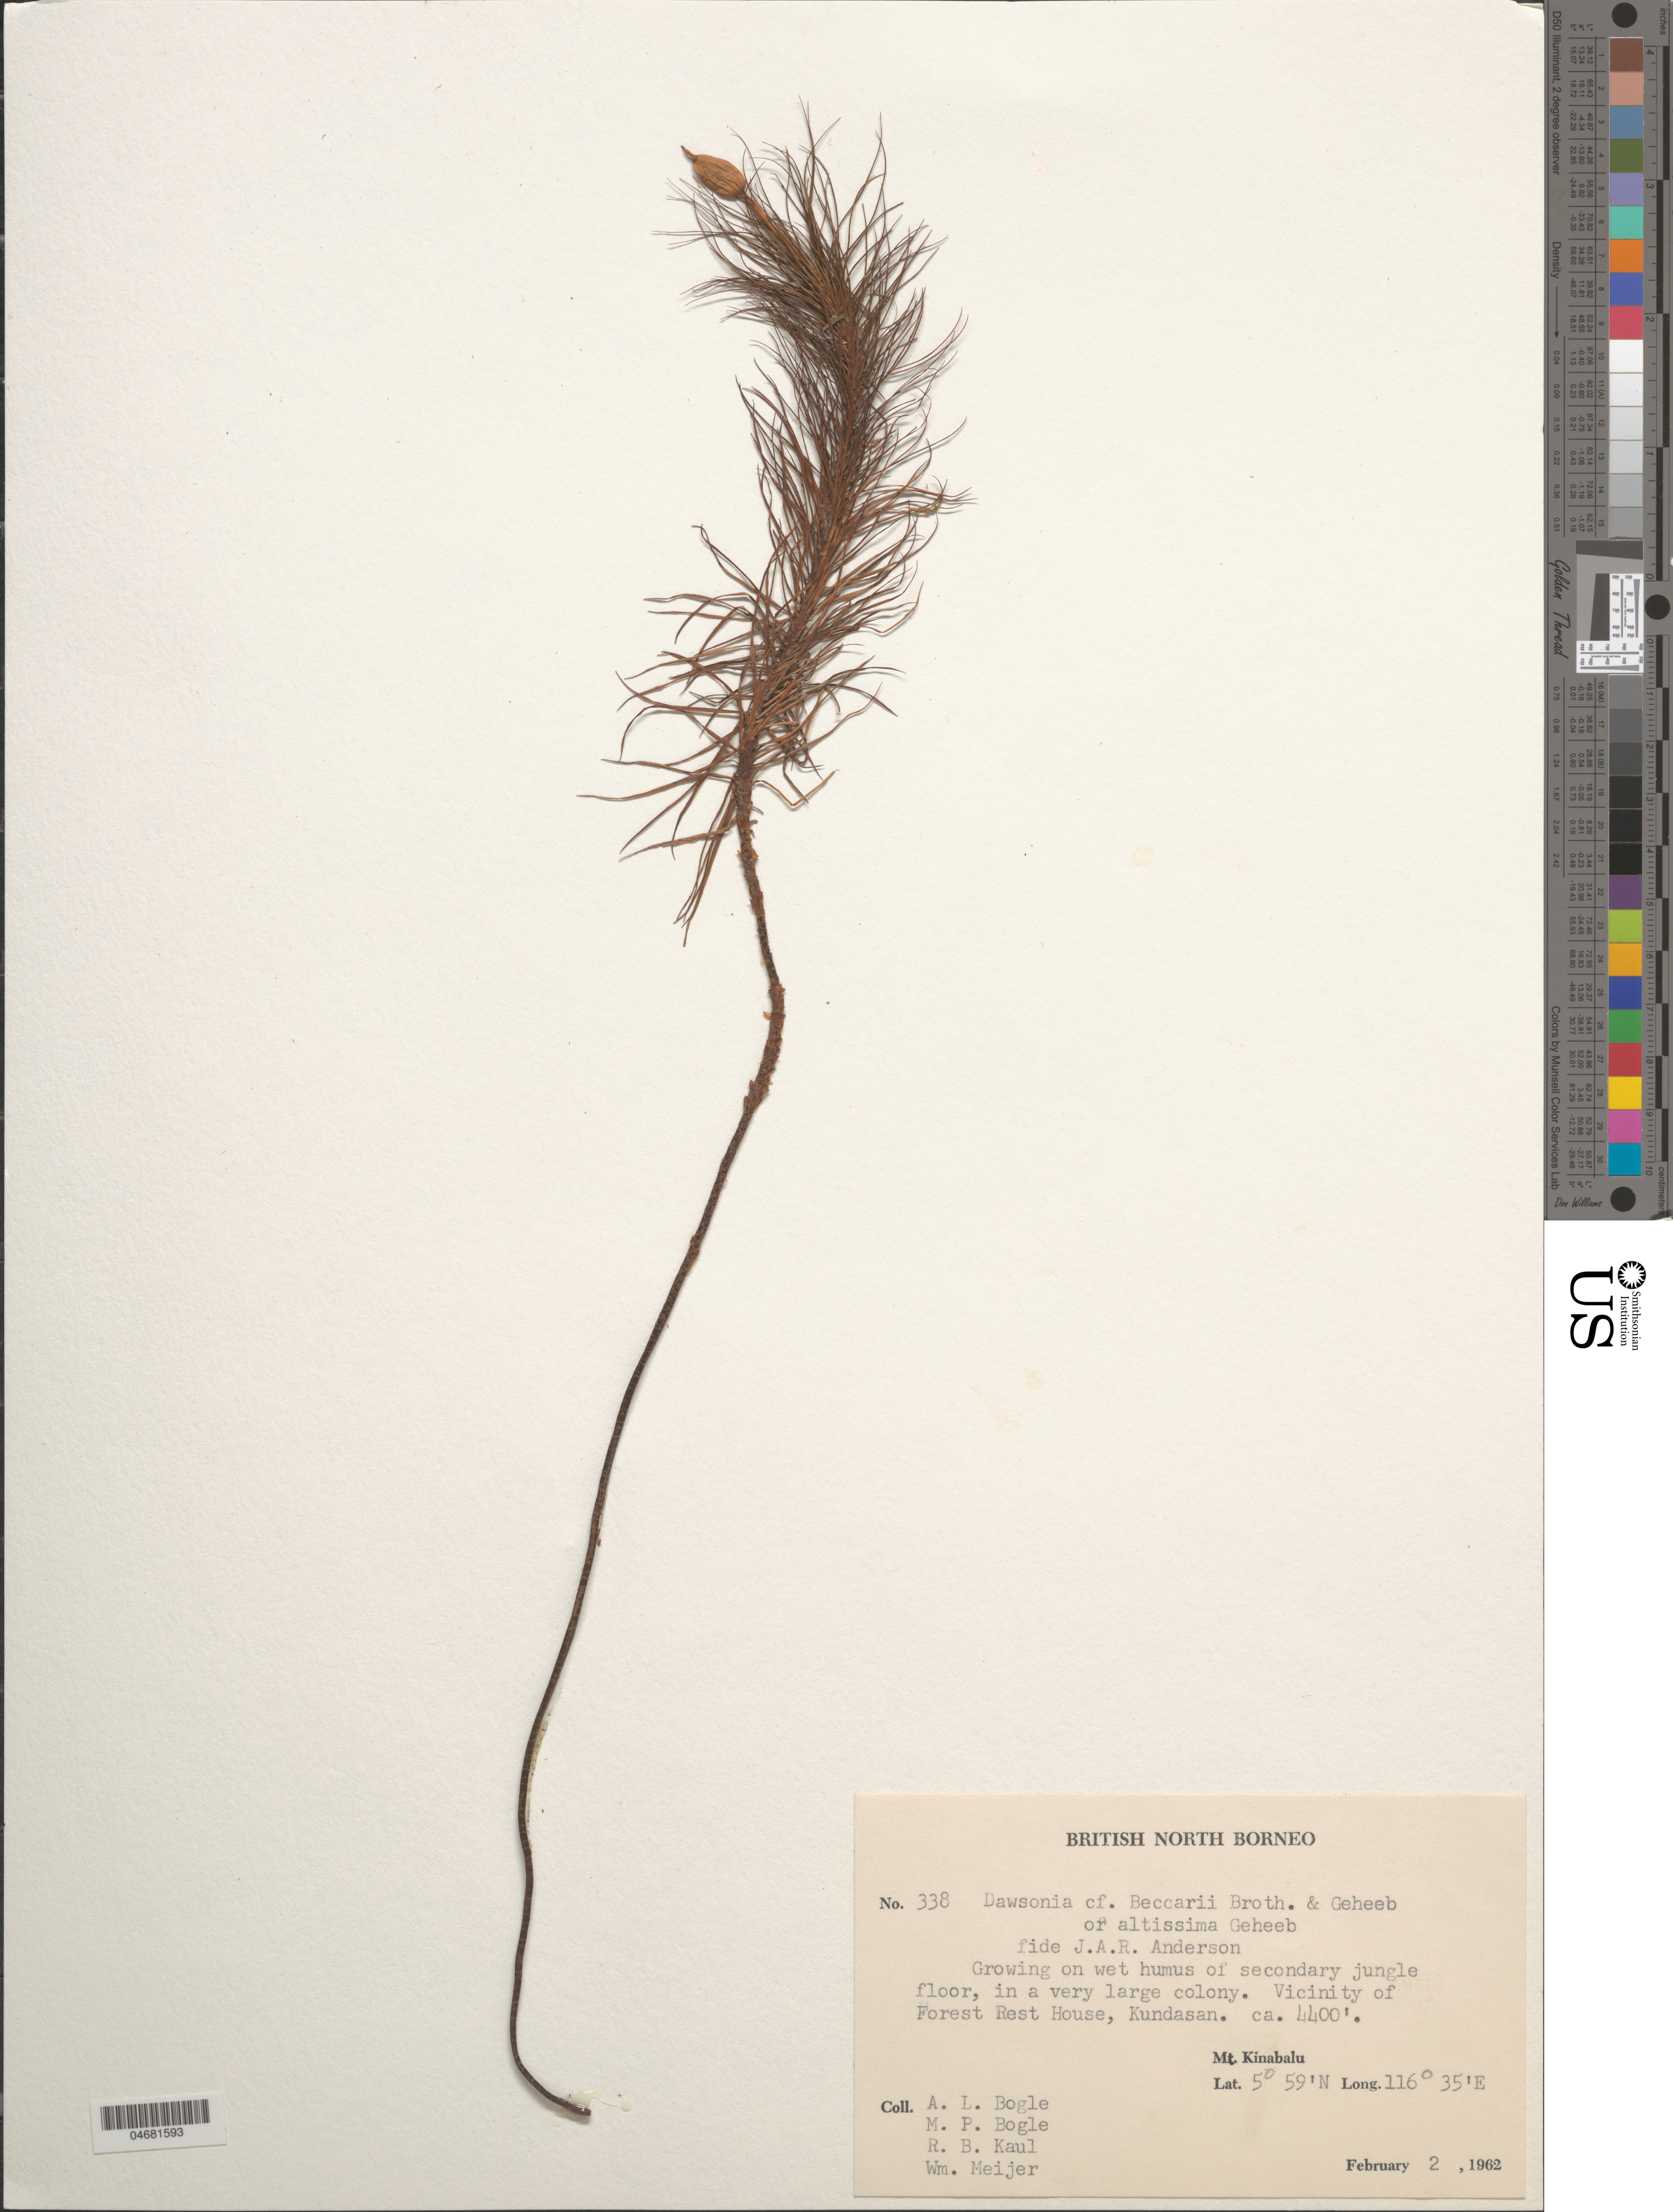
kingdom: Plantae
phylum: Bryophyta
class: Polytrichopsida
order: Polytrichales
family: Polytrichaceae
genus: Dawsonia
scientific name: Dawsonia beccarii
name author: Broth. & Geh.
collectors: Bogle, A.L., M. Bogle, R. Kaul & W. Meijer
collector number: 338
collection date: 1962-02-02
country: Malaysia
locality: British North Borneo. Vicinity of Forest Rest House, Kundasan. Mt. Kinabalu.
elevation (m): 1341